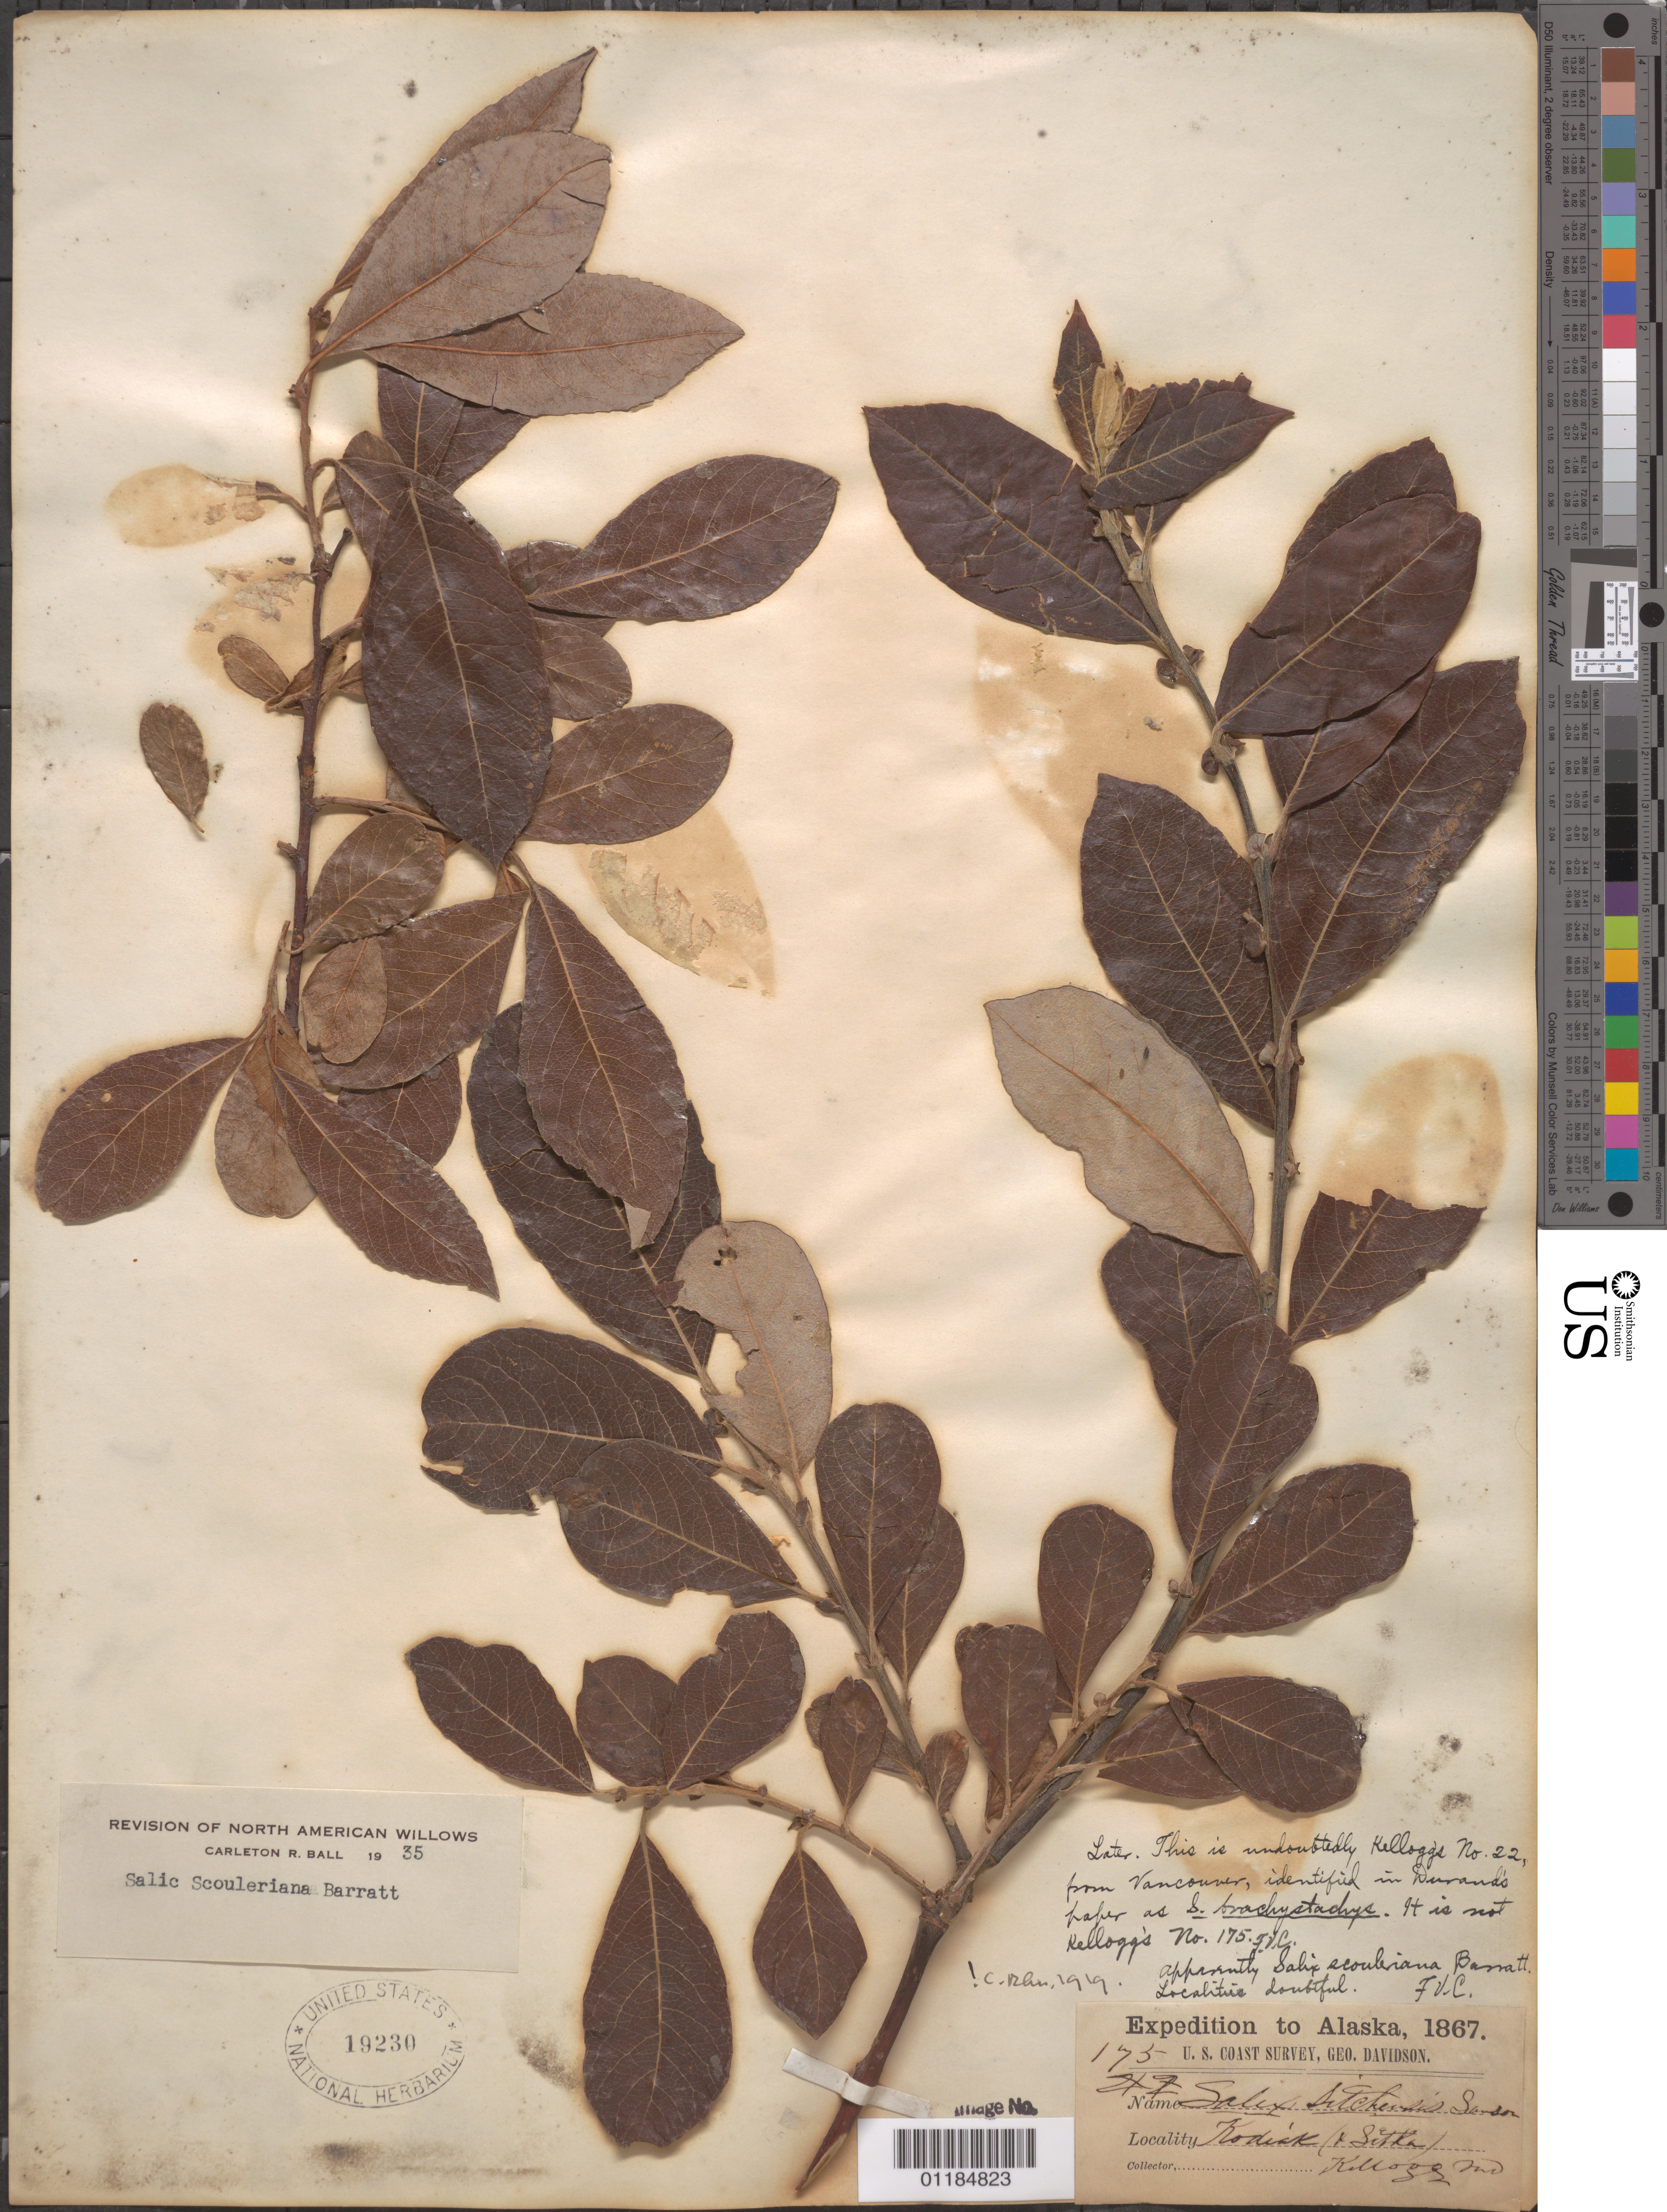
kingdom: Plantae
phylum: Tracheophyta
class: Magnoliopsida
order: Malpighiales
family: Salicaceae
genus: Salix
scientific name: Salix scouleriana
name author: Barratt ex Hook.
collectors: A. Kellogg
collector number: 175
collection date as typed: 1867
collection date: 1867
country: United States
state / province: Alaska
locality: Kodiak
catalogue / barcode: US 19230